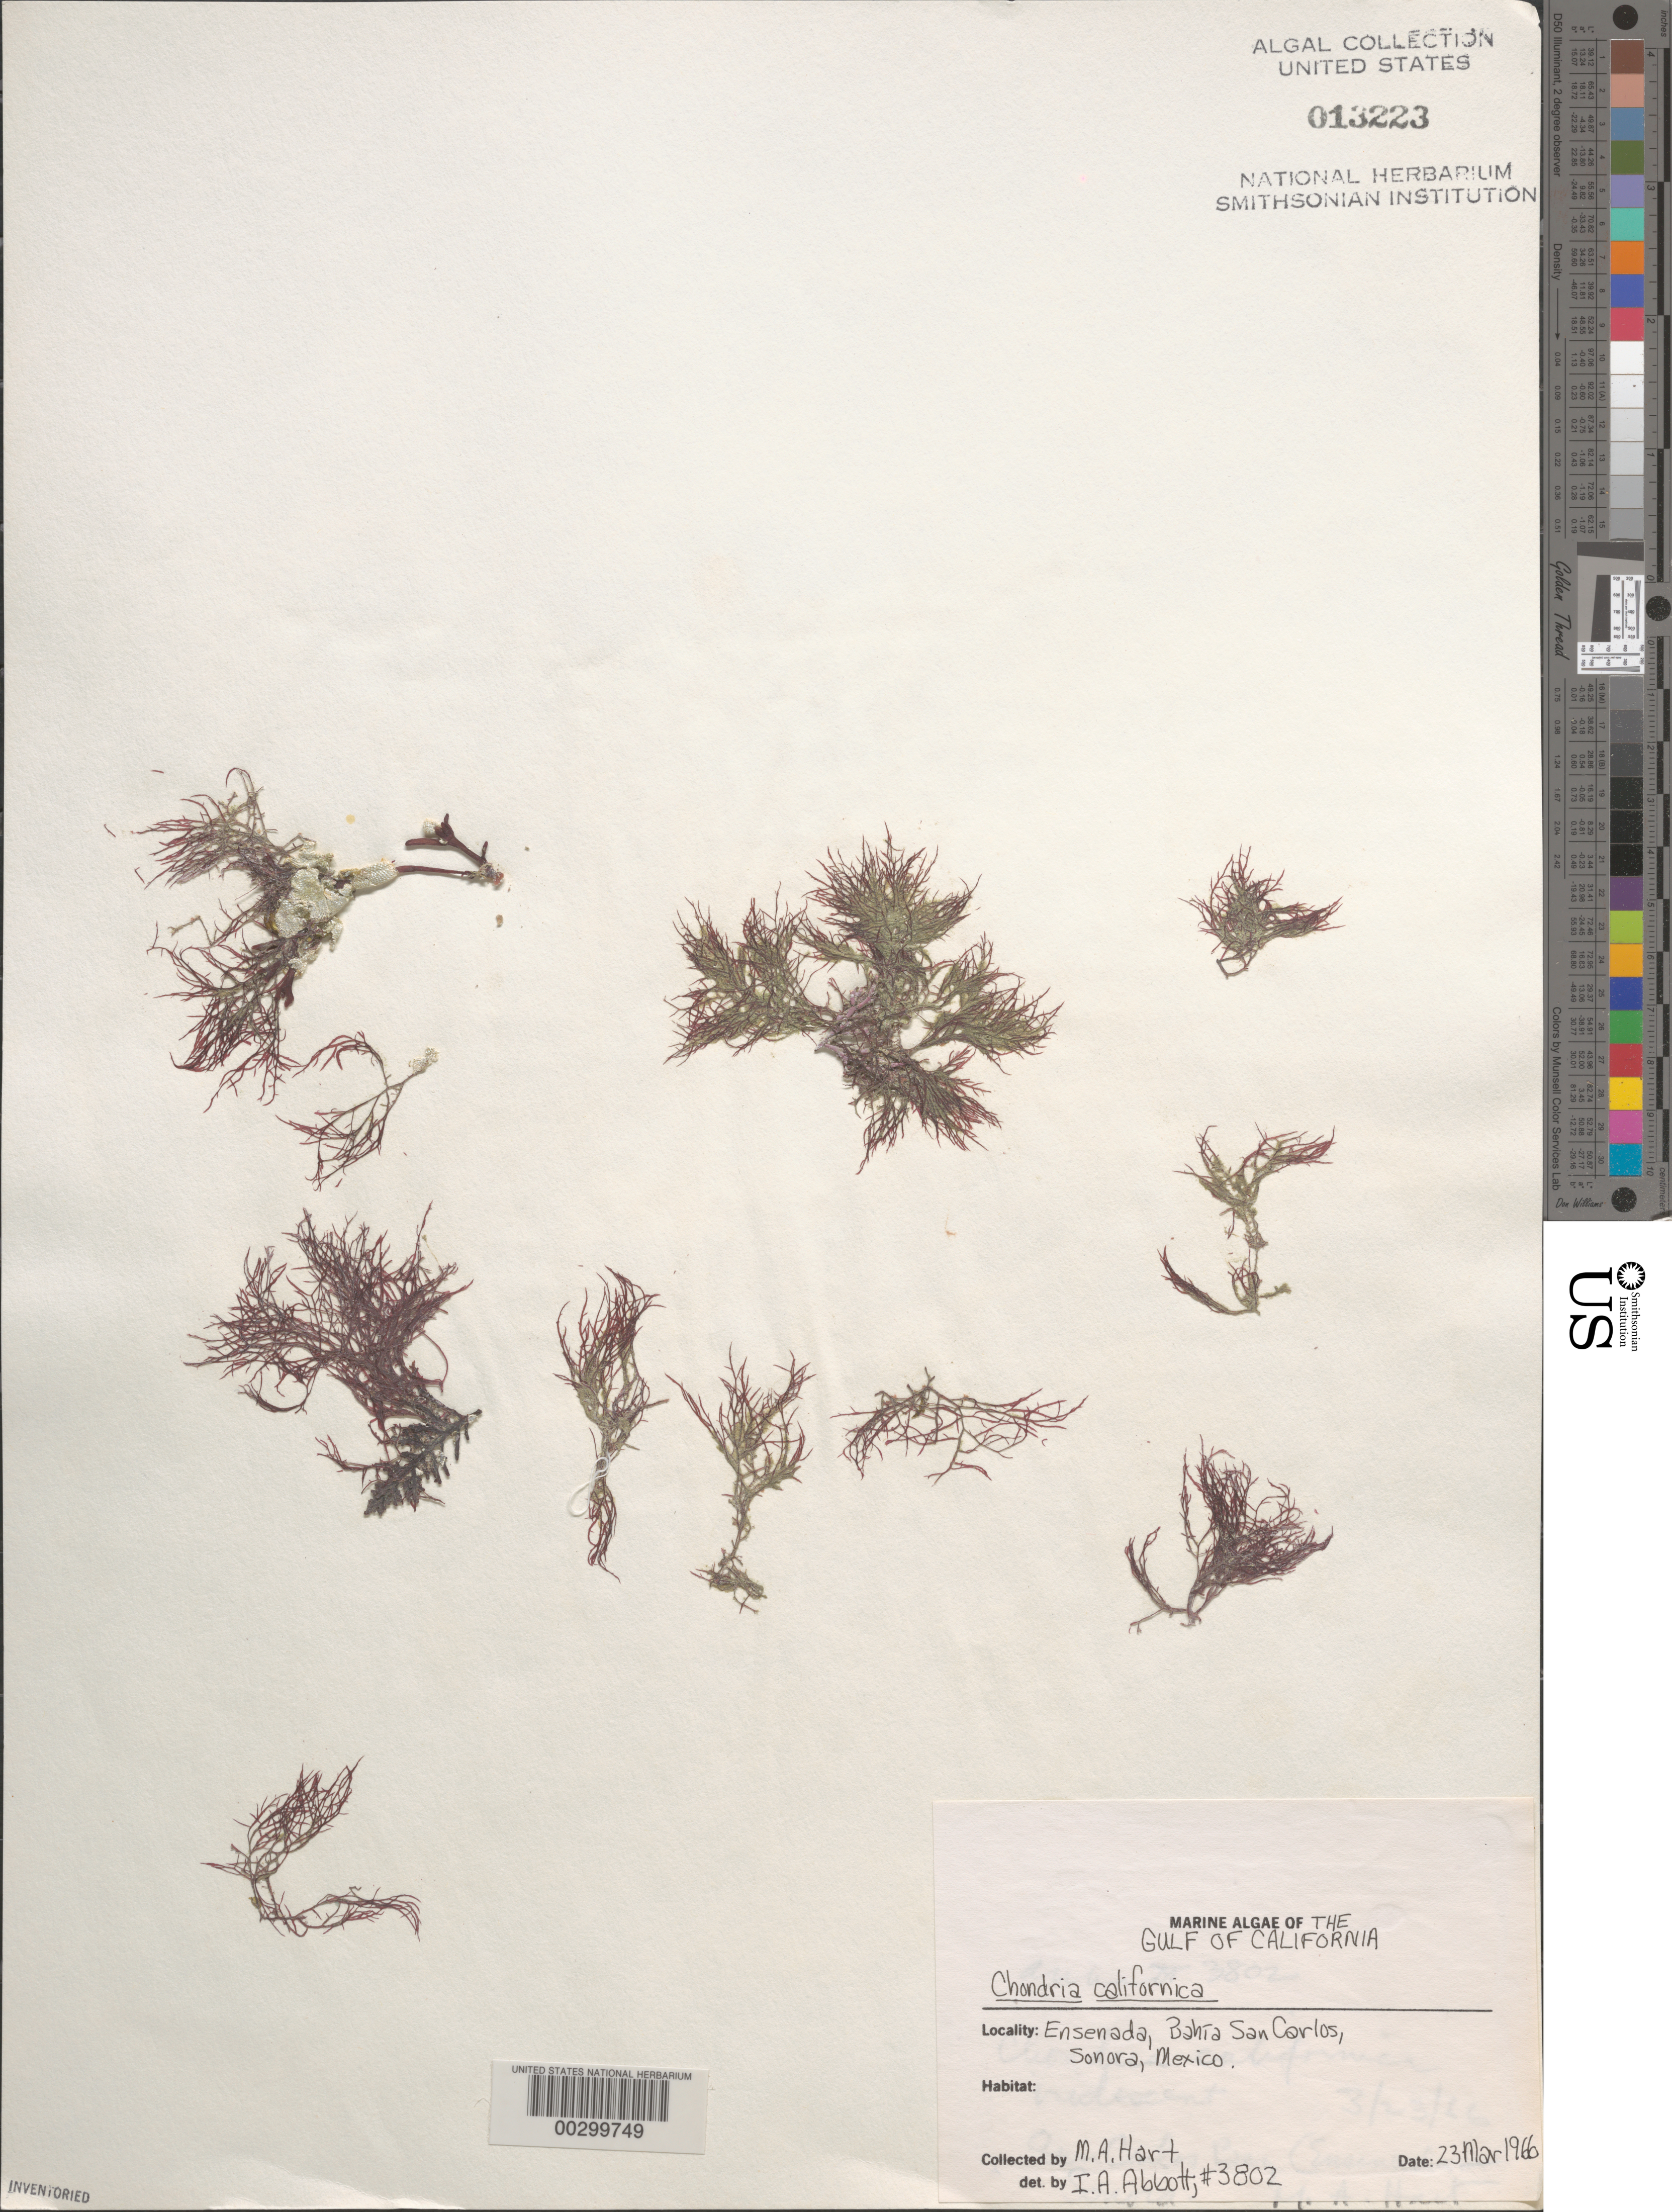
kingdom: Plantae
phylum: Rhodophyta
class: Florideophyceae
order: Ceramiales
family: Rhodomelaceae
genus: Chondria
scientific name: Chondria acrorhizophora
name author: Setch. & N.L. Gardner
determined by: Algae name updating Project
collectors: M. A. Hart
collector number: IAA 3802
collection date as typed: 23 Mar 1966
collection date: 1966-03-23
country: Mexico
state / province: Sonora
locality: Ensenada, bahia san carlos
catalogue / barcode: US 13223